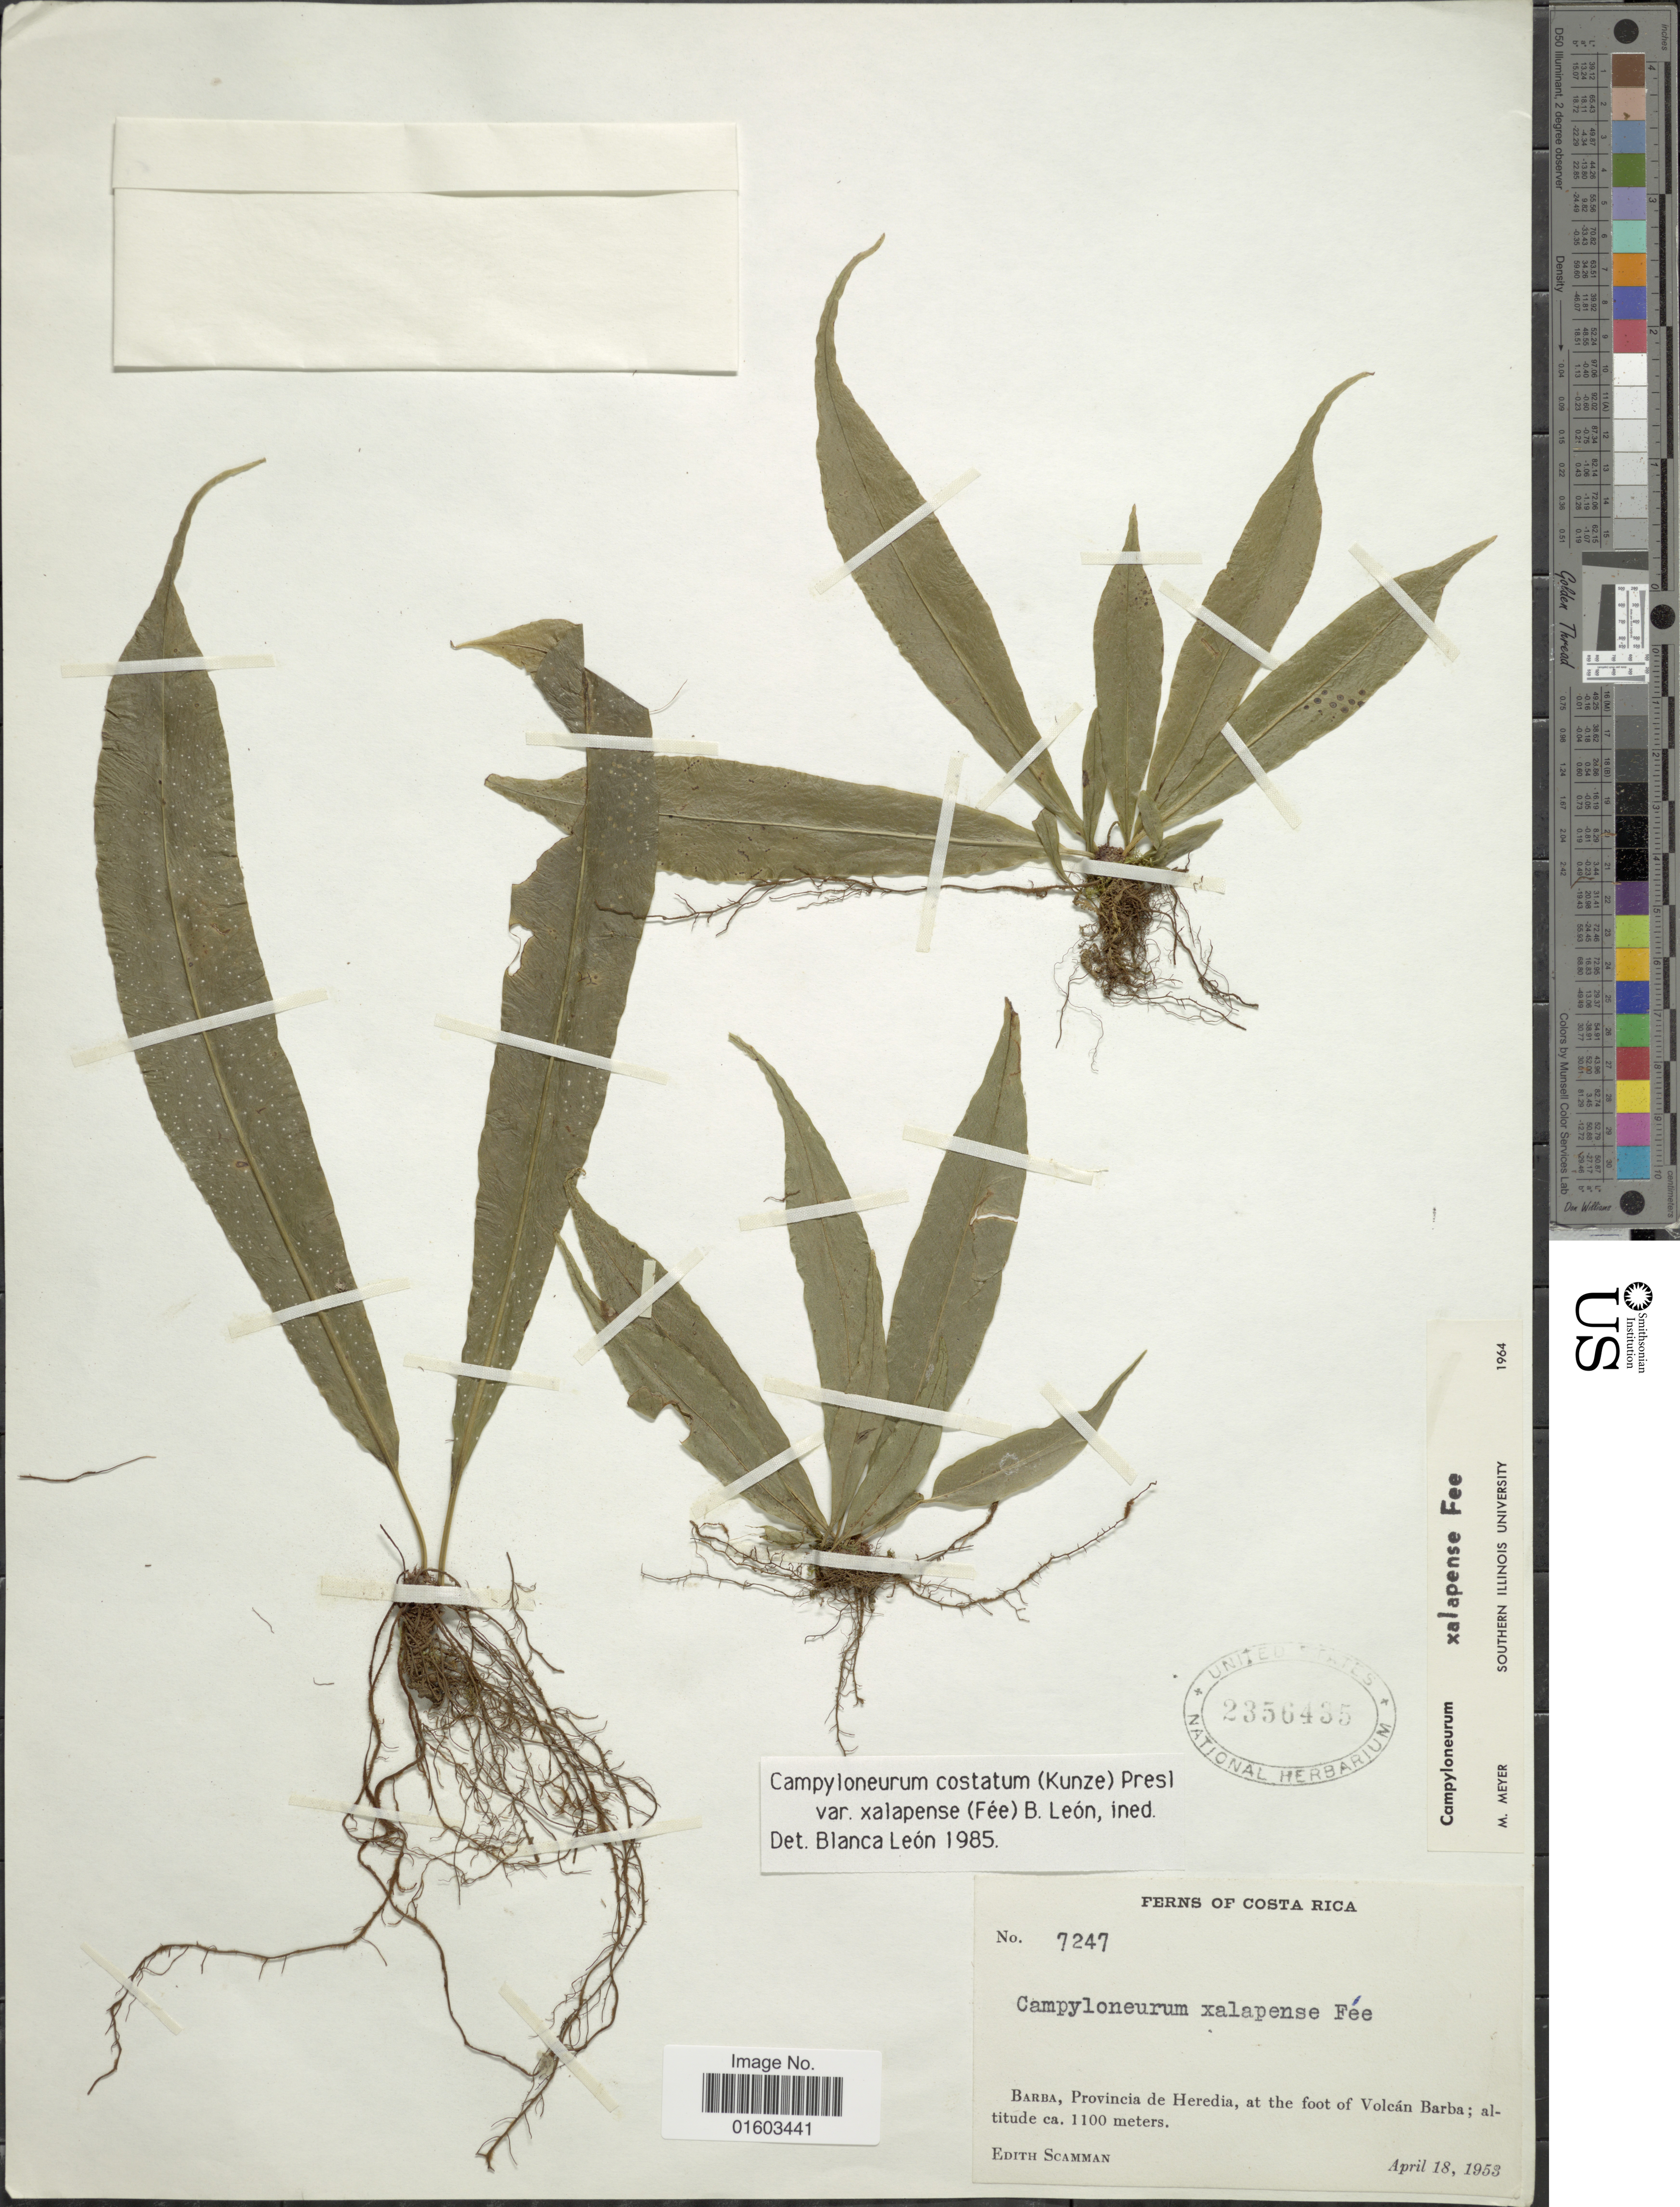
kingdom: Plantae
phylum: Tracheophyta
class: Polypodiopsida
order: Polypodiales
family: Polypodiaceae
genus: Campyloneurum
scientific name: Campyloneurum xalapense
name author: Fée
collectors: E. Scamman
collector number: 7427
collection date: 1953-04-18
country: Costa Rica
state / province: Heredia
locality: Barba, Provincia de Heredia, at the foot of Volcan Barba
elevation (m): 1100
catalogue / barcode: US 2356435